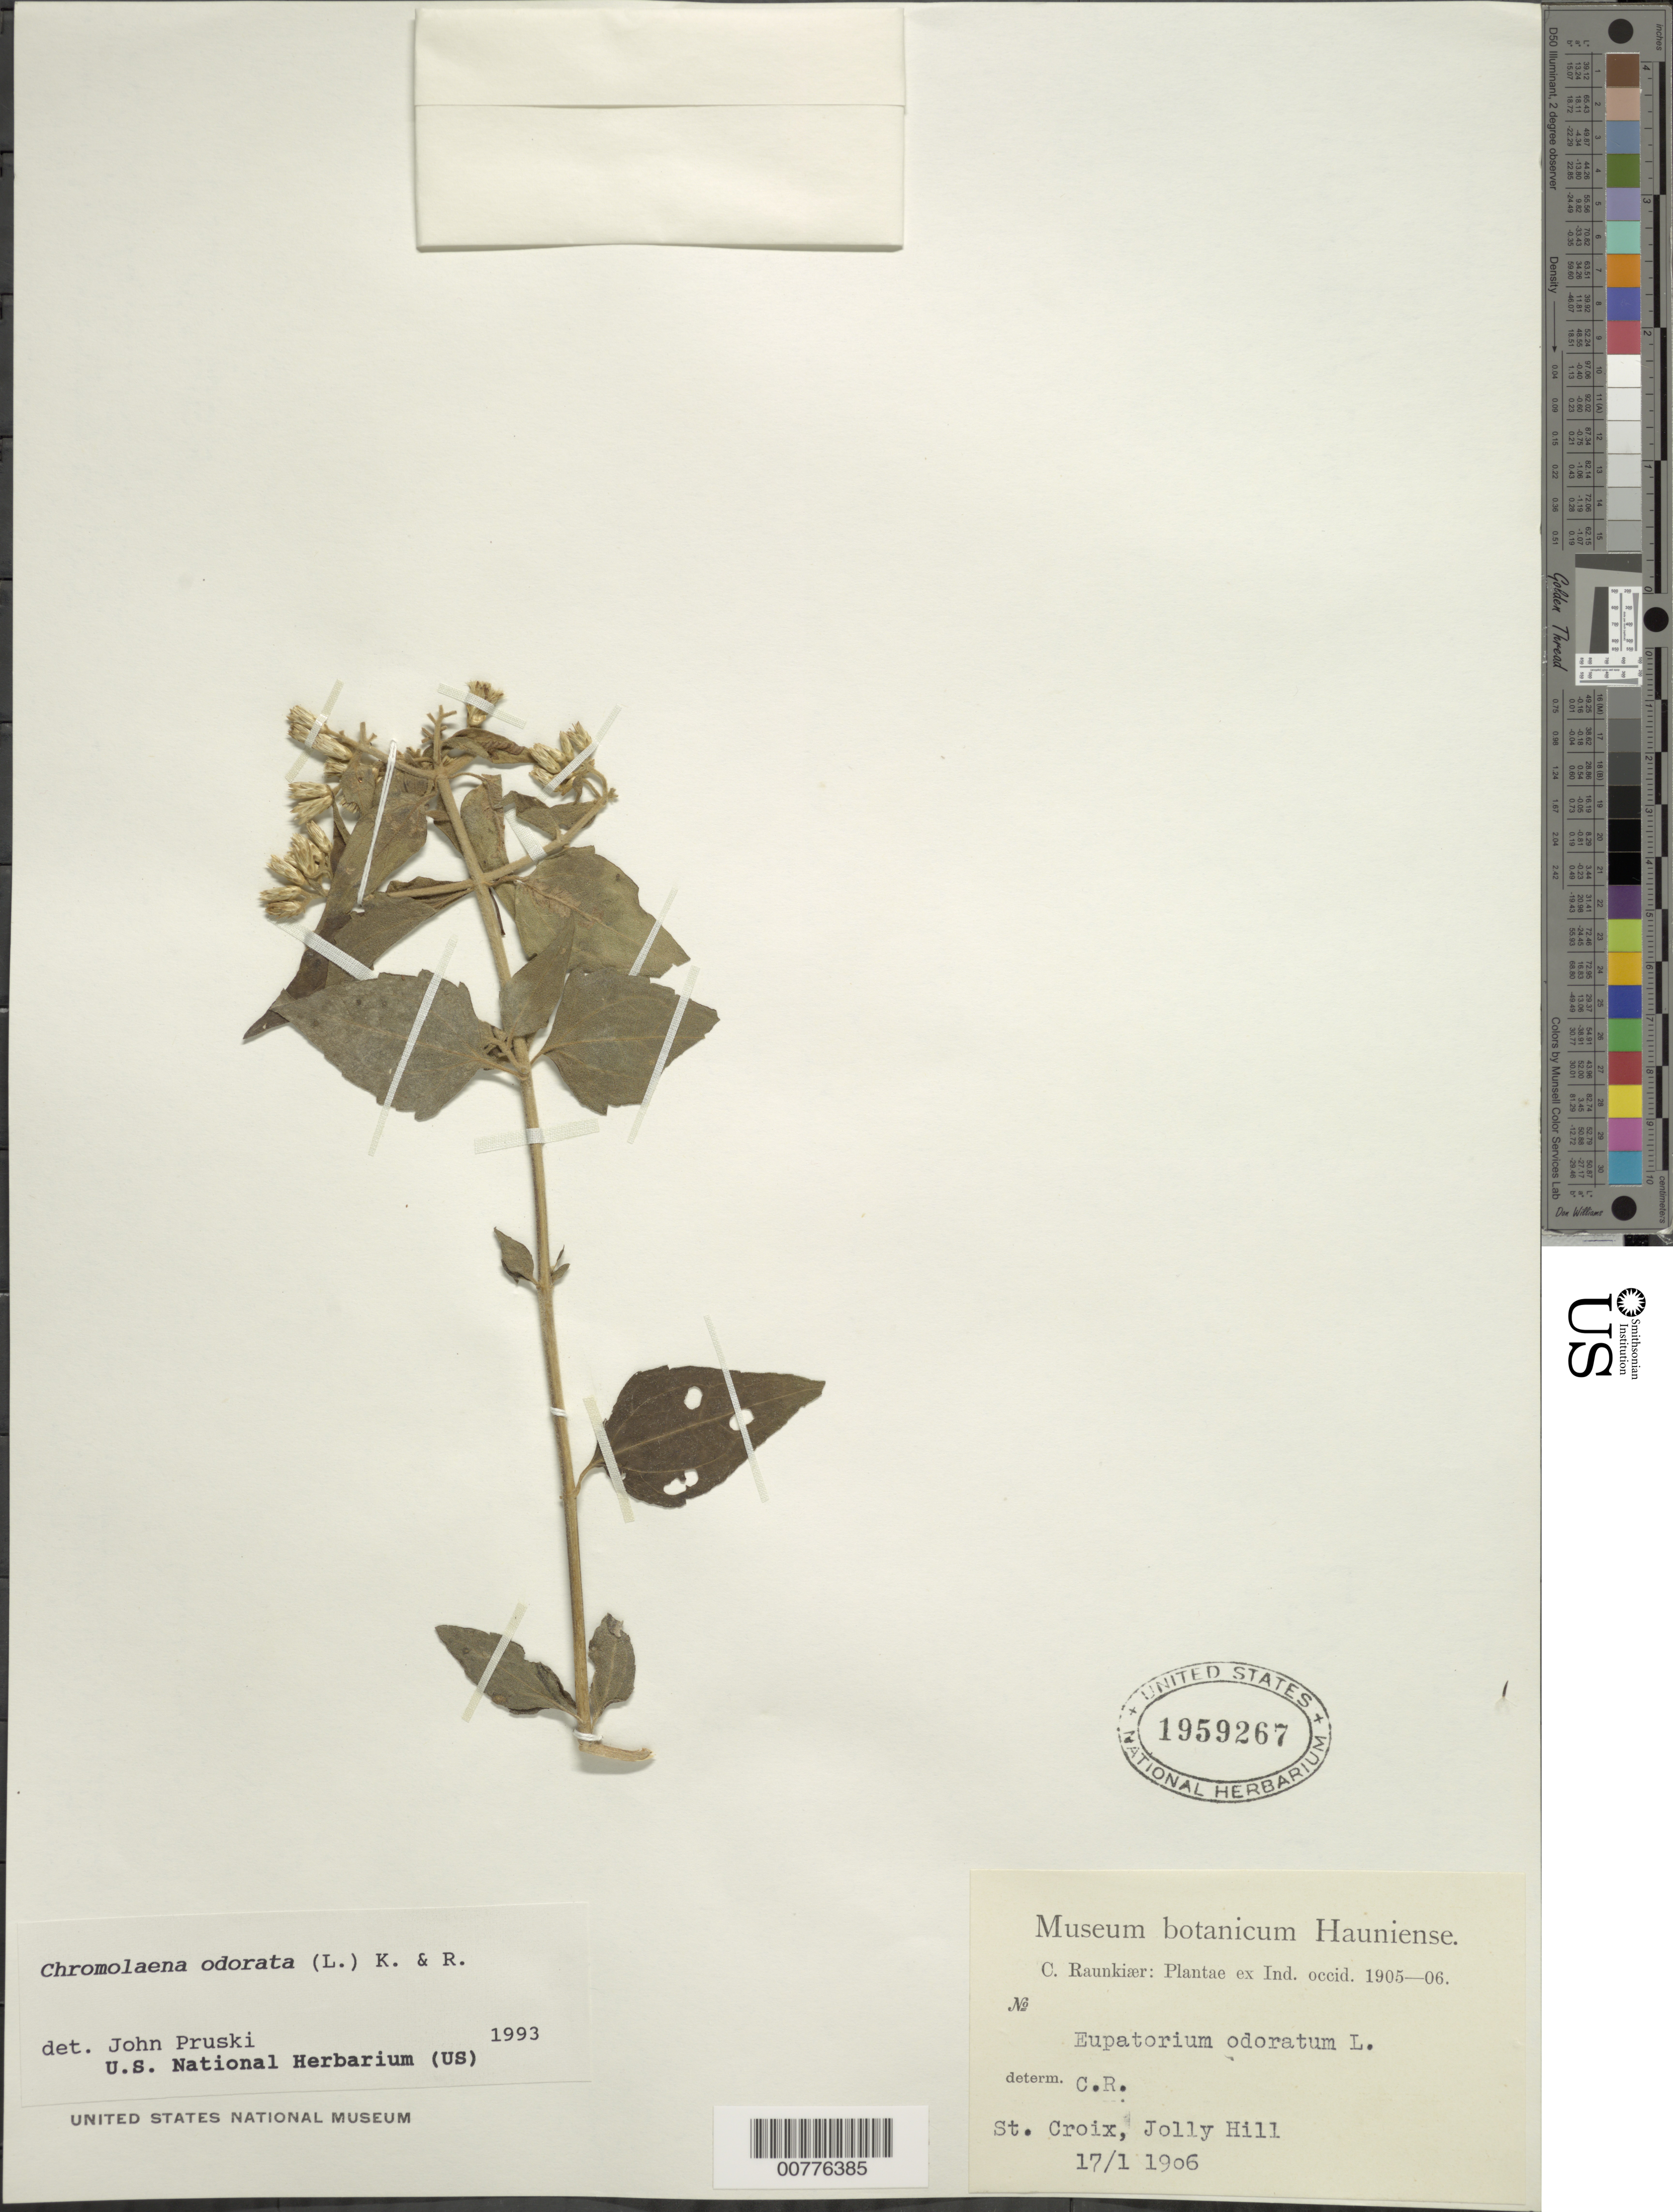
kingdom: Plantae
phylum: Tracheophyta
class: Magnoliopsida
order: Asterales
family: Asteraceae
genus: Chromolaena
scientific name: Chromolaena odorata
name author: (L.) R.M. King & H. Rob.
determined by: Pruski, J. F.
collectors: C. Raunkiær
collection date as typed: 17 Jan 1906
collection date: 1906-01-17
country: U.S. Virgin Islands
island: St. Croix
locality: Jolly Hill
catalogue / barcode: US 1959267